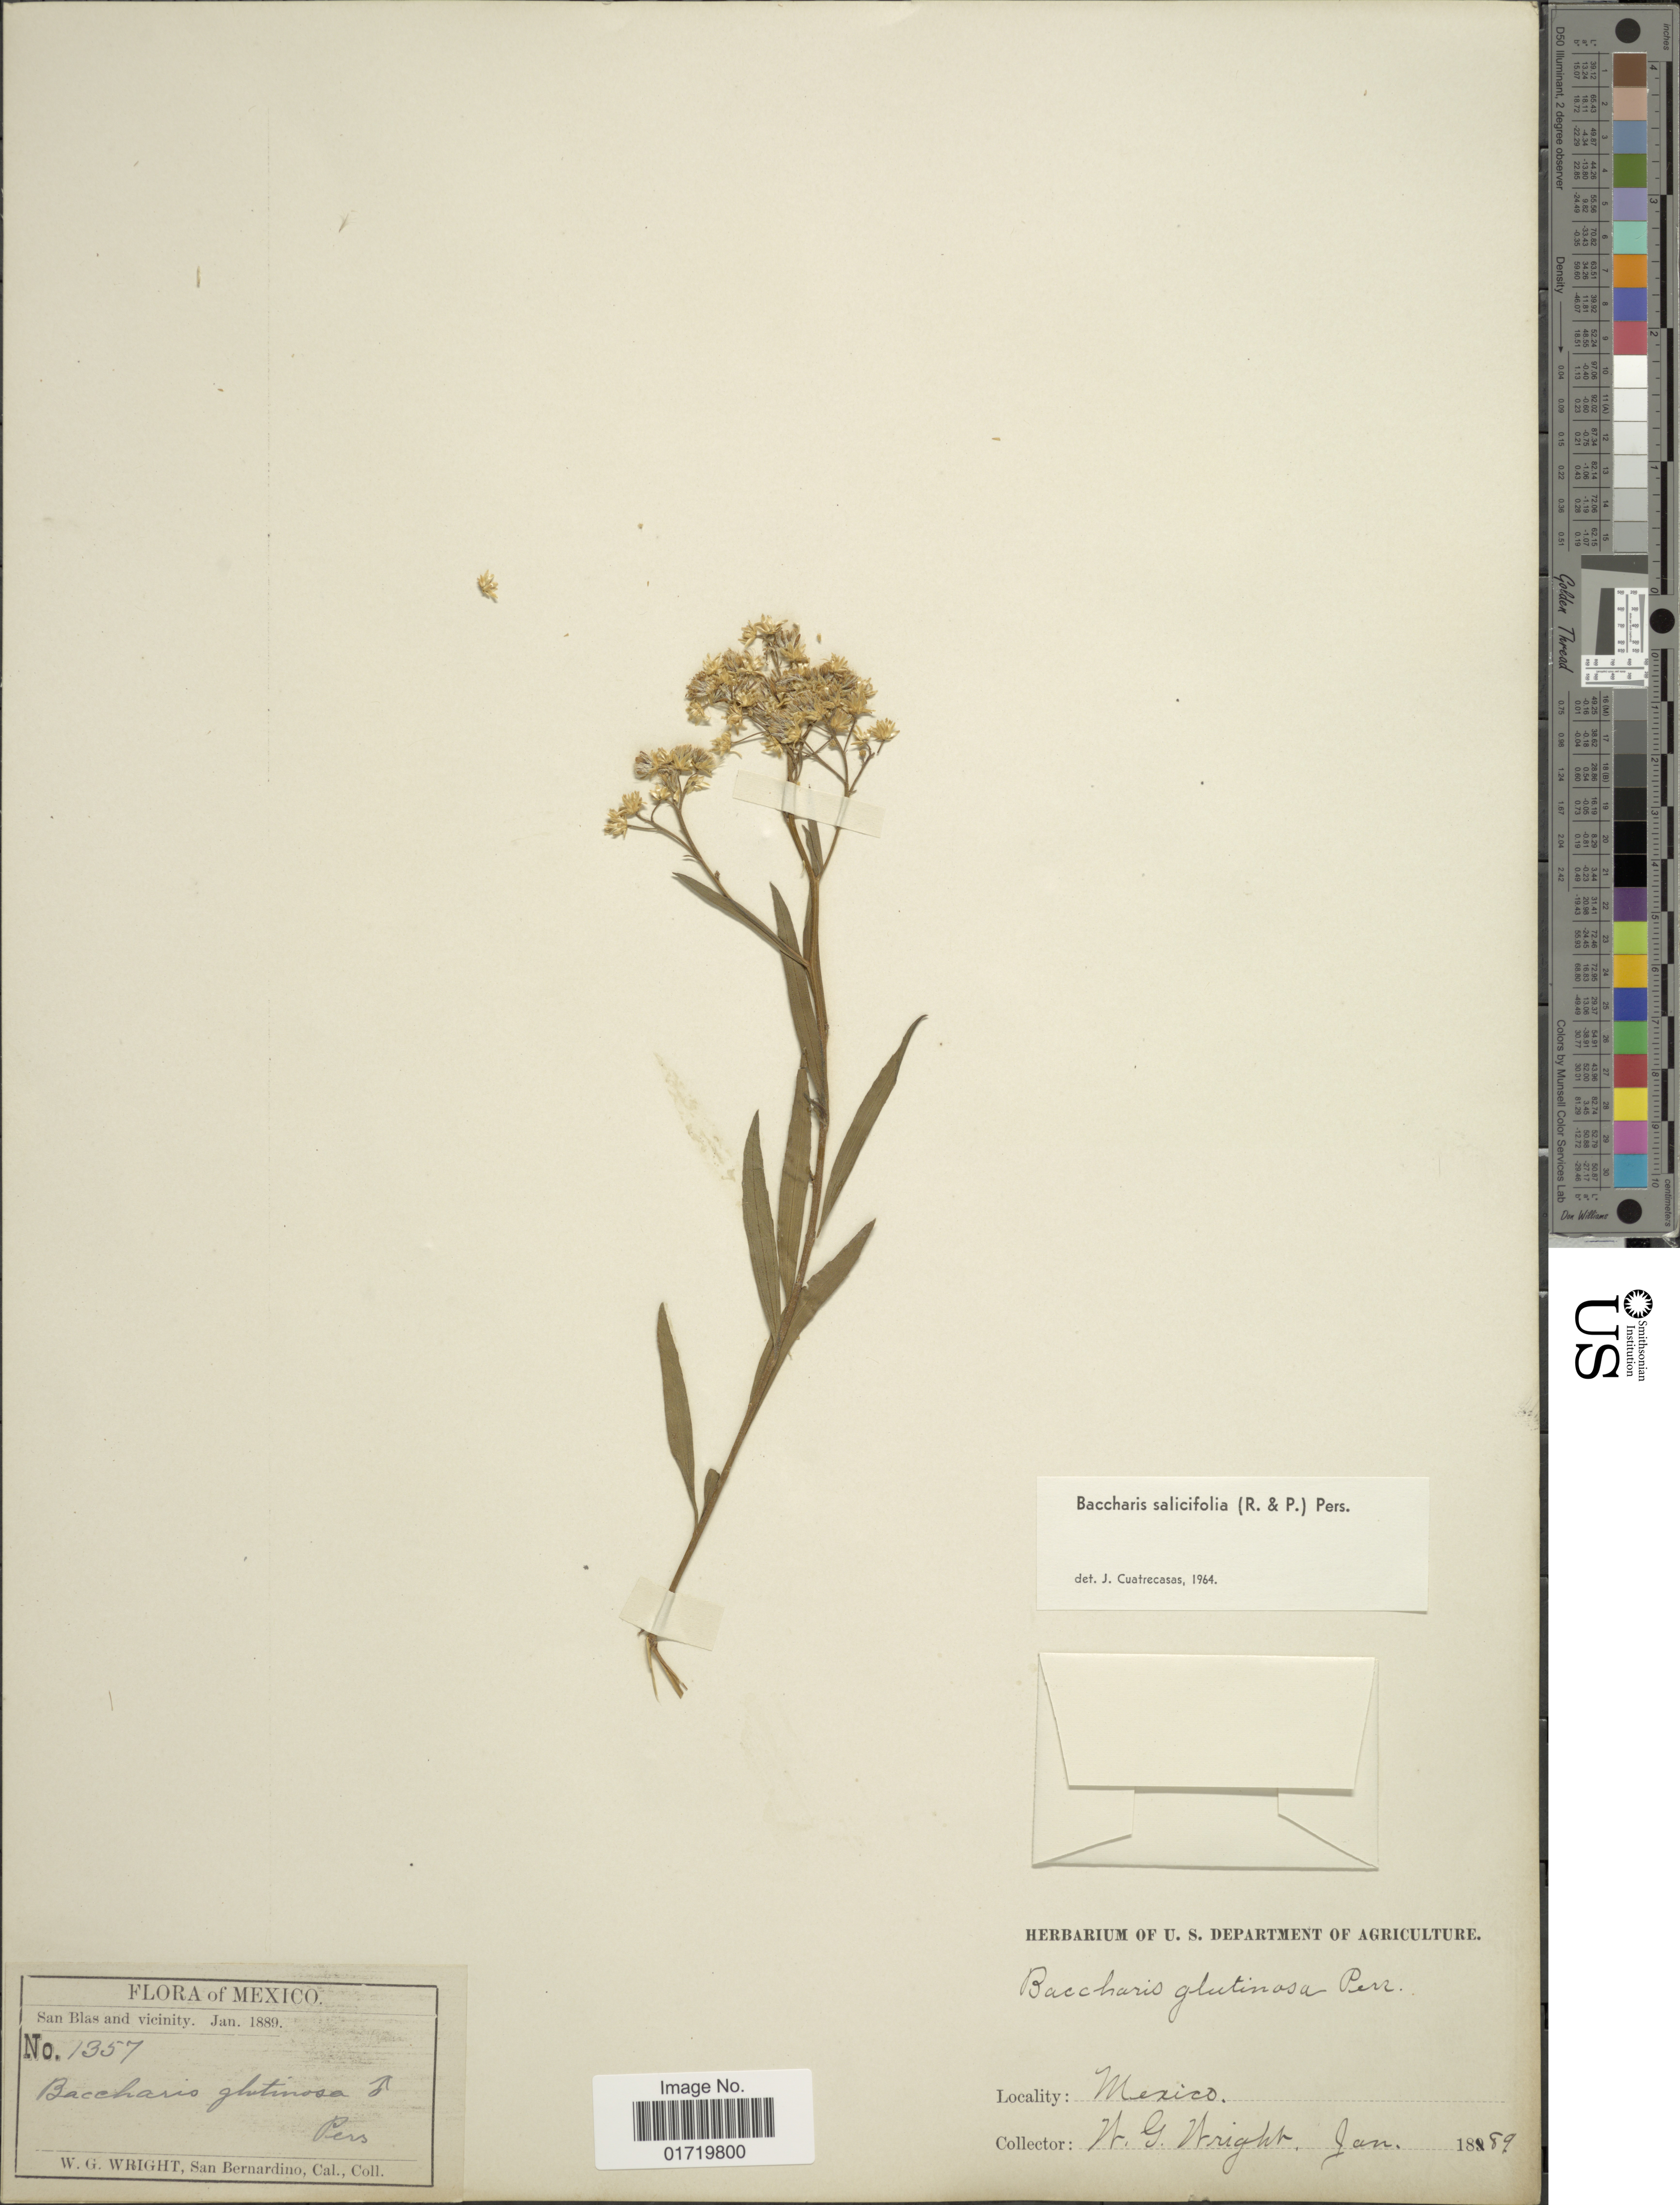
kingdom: Plantae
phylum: Tracheophyta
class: Magnoliopsida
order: Asterales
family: Asteraceae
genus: Baccharis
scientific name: Baccharis salicifolia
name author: (Ruiz & Pav.) Pers.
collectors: W. G. Wright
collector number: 1357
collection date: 1889-01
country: Mexico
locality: San Blas and vicinity